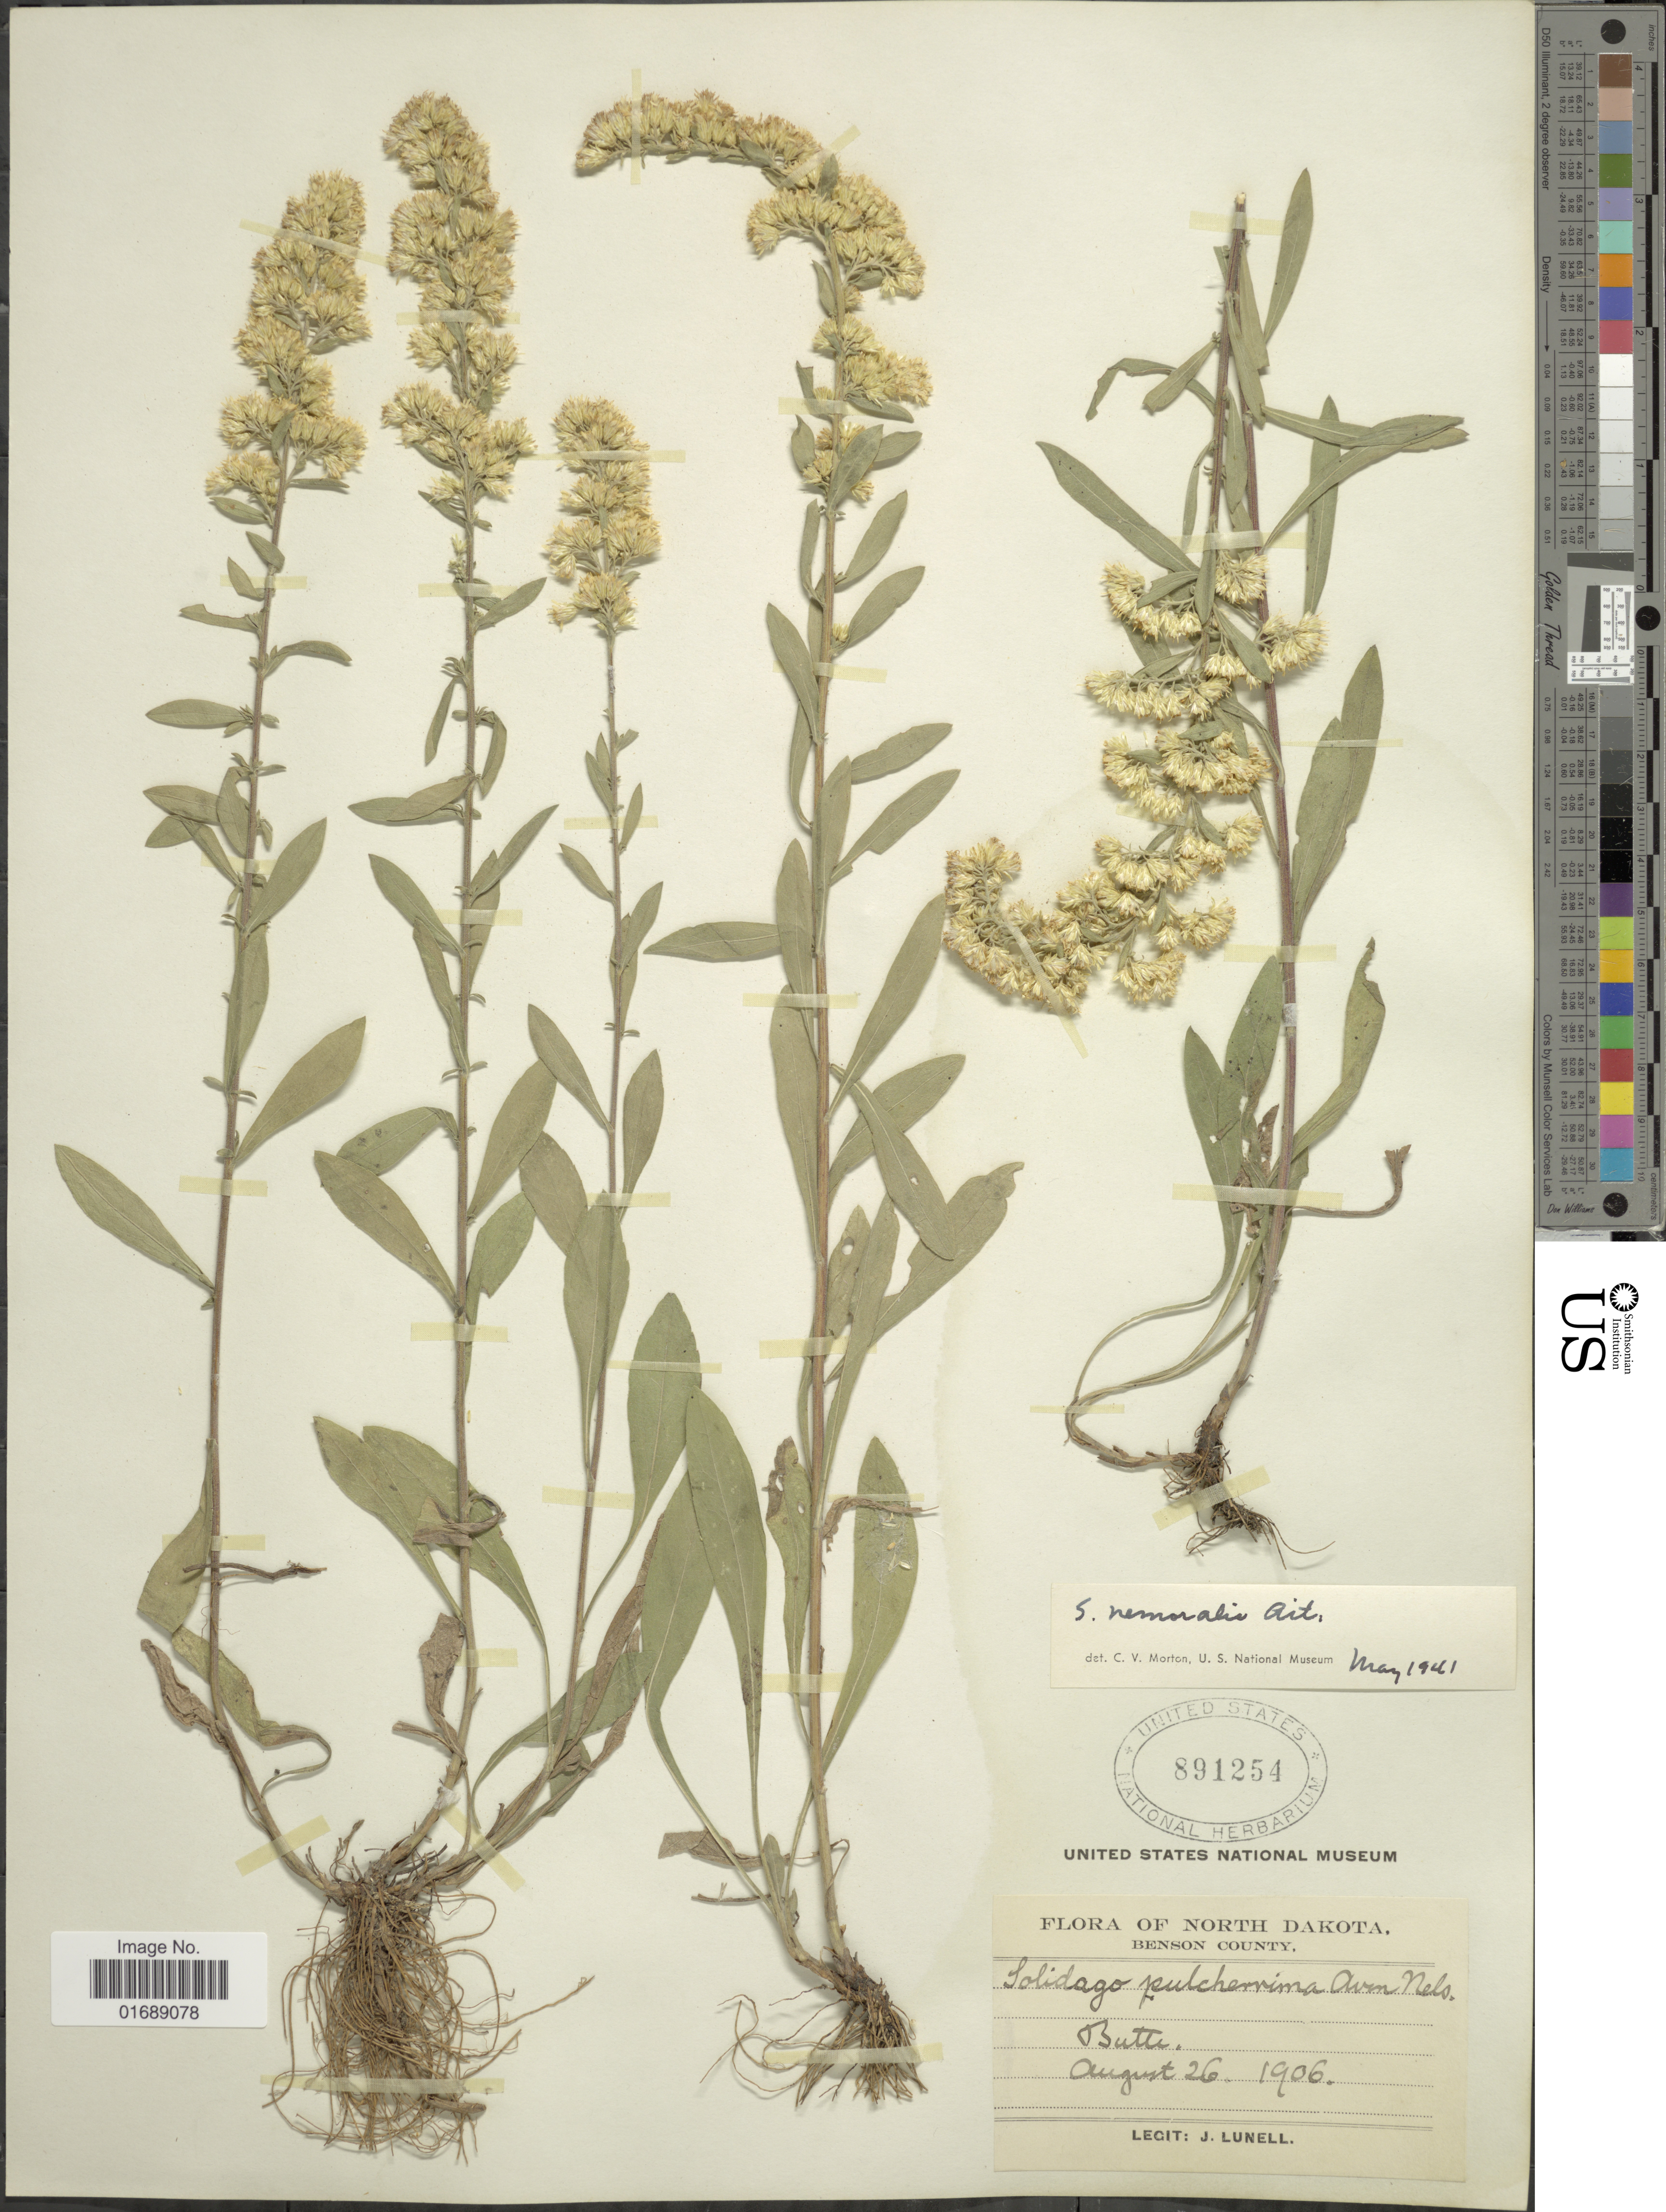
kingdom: Plantae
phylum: Tracheophyta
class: Magnoliopsida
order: Asterales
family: Asteraceae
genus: Solidago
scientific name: Solidago nemoralis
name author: Aiton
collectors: J. Lunell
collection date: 1906-08-26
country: United States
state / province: North Dakota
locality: Benson County, Butte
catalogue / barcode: US 891254